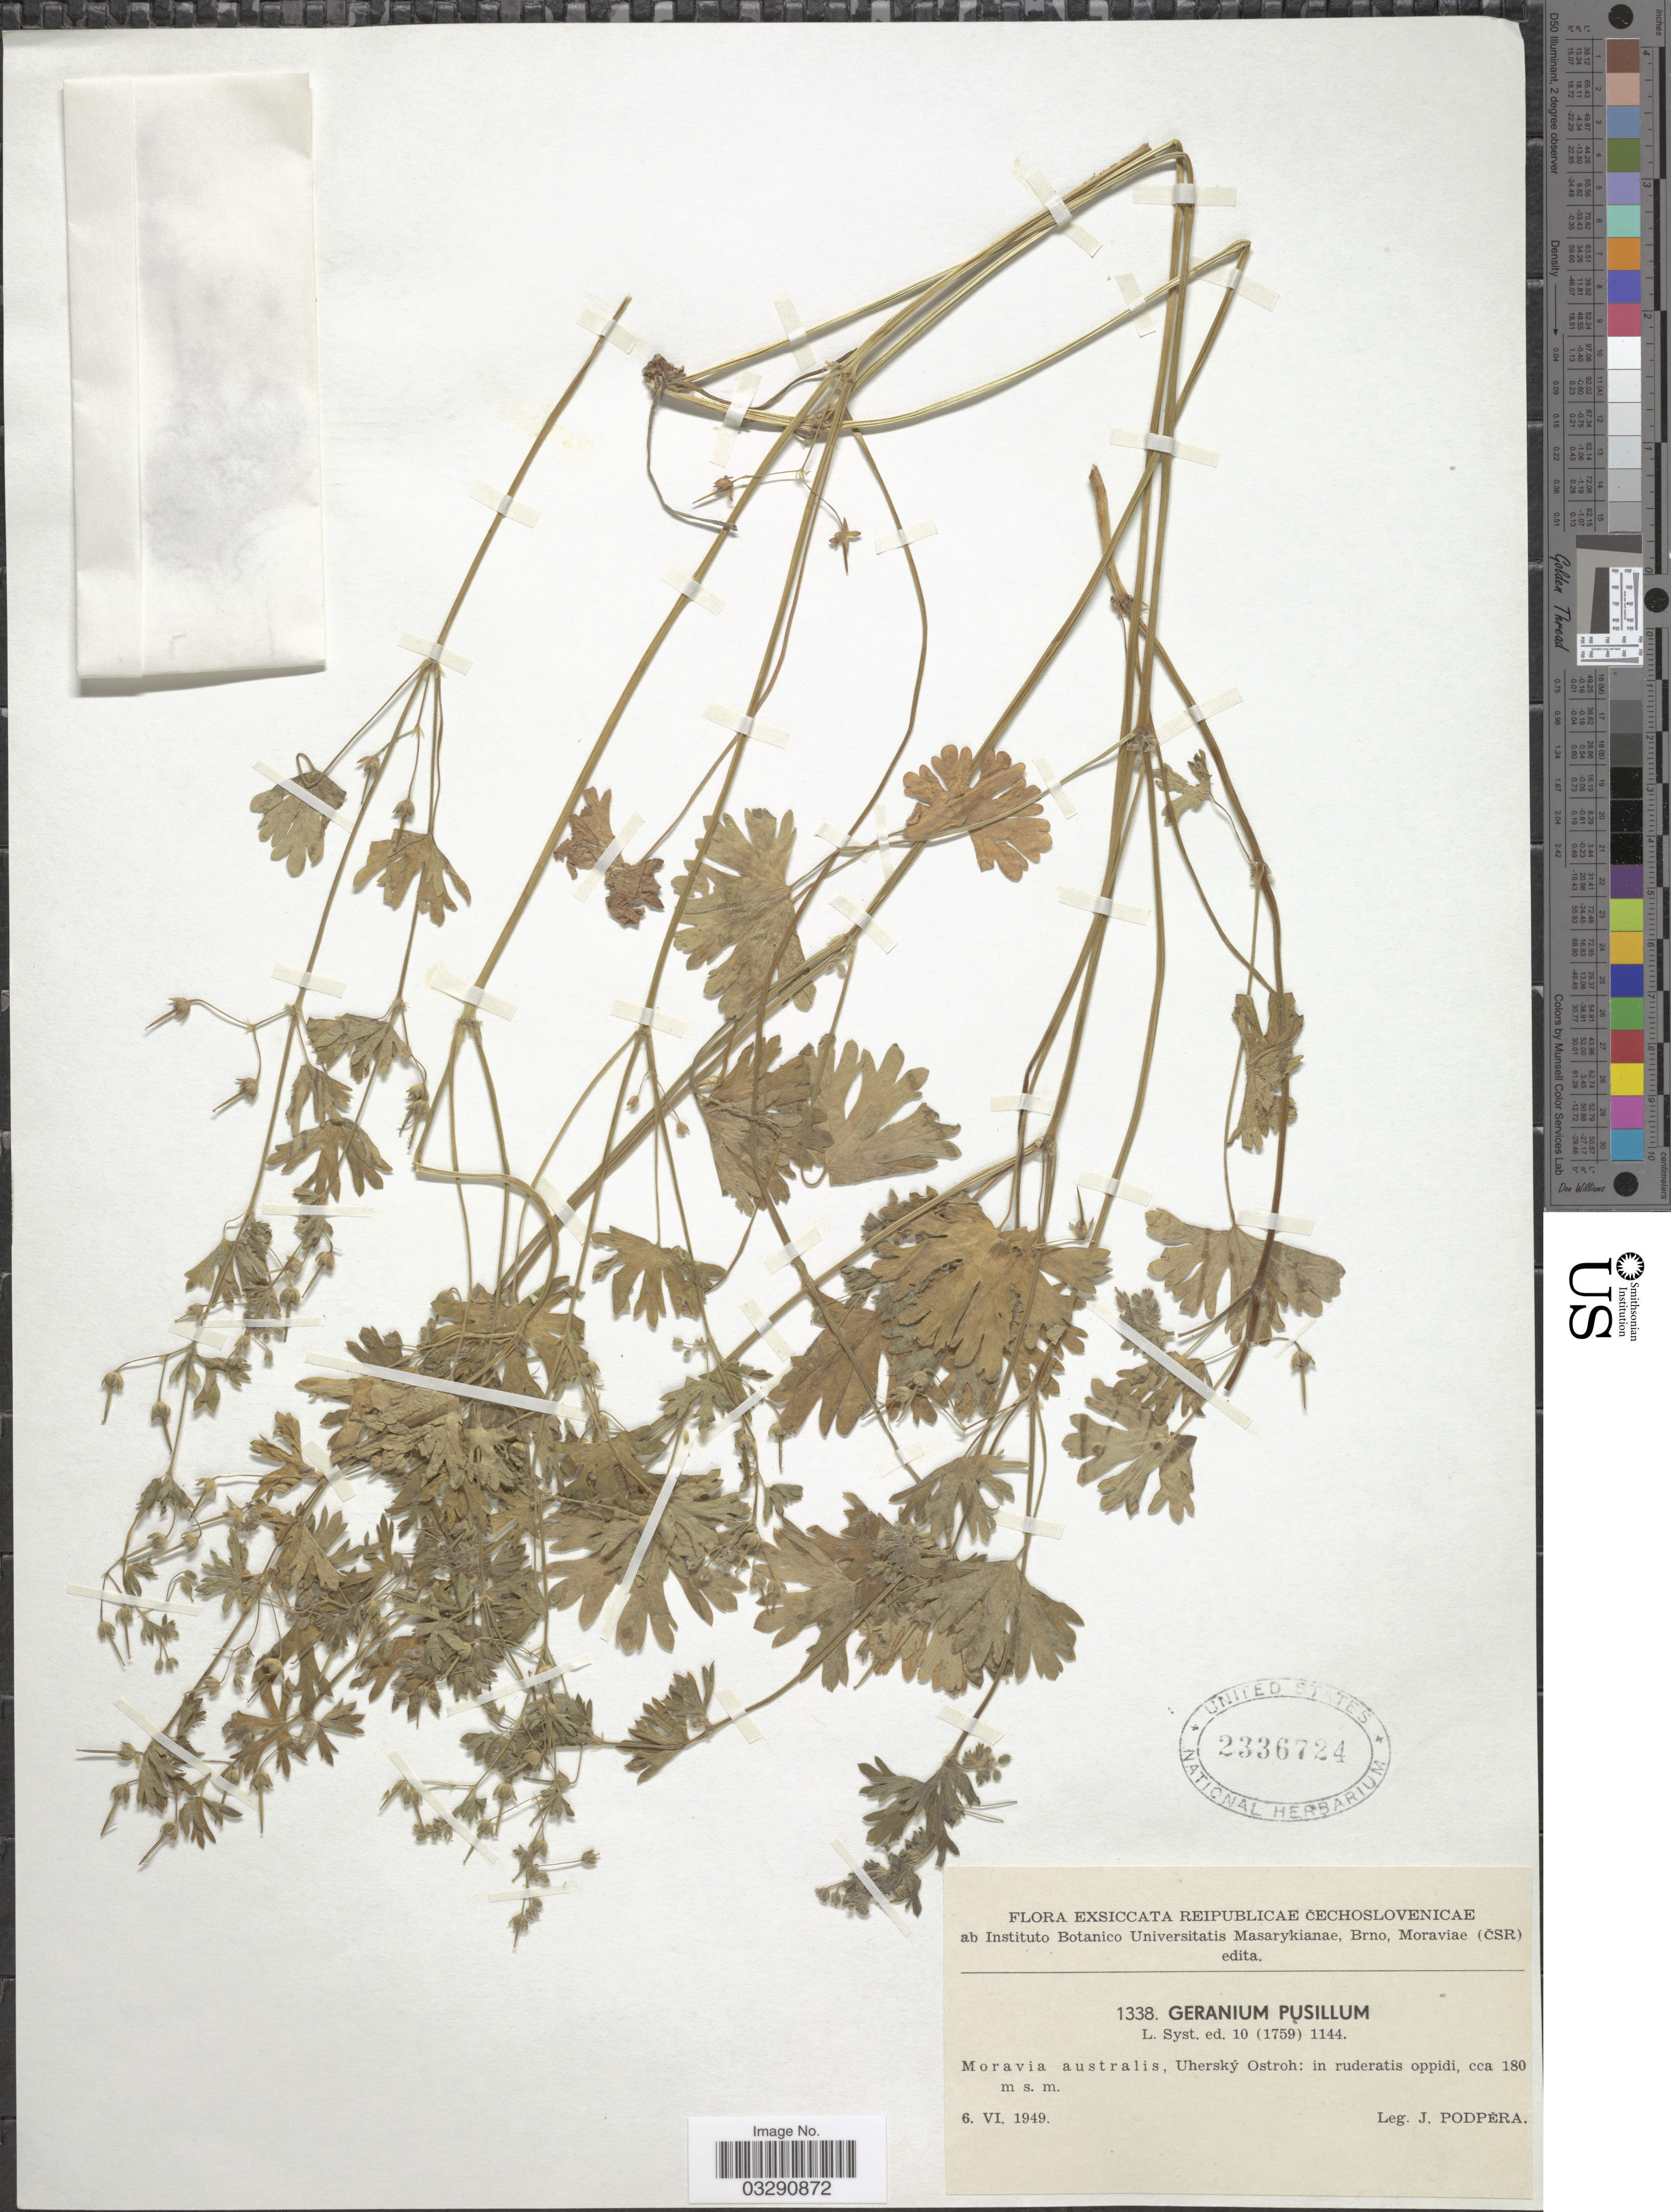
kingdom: Plantae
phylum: Tracheophyta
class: Magnoliopsida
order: Geraniales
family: Geraniaceae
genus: Geranium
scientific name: Geranium pusillum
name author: L.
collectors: J. Podpera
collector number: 1338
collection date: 1949-06-06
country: Czechia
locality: Reipublicae Čechoslovenicae, Moravia australis, Uherský Ostroh: in ruderatis oppidi.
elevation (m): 180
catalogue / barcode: US 2336724